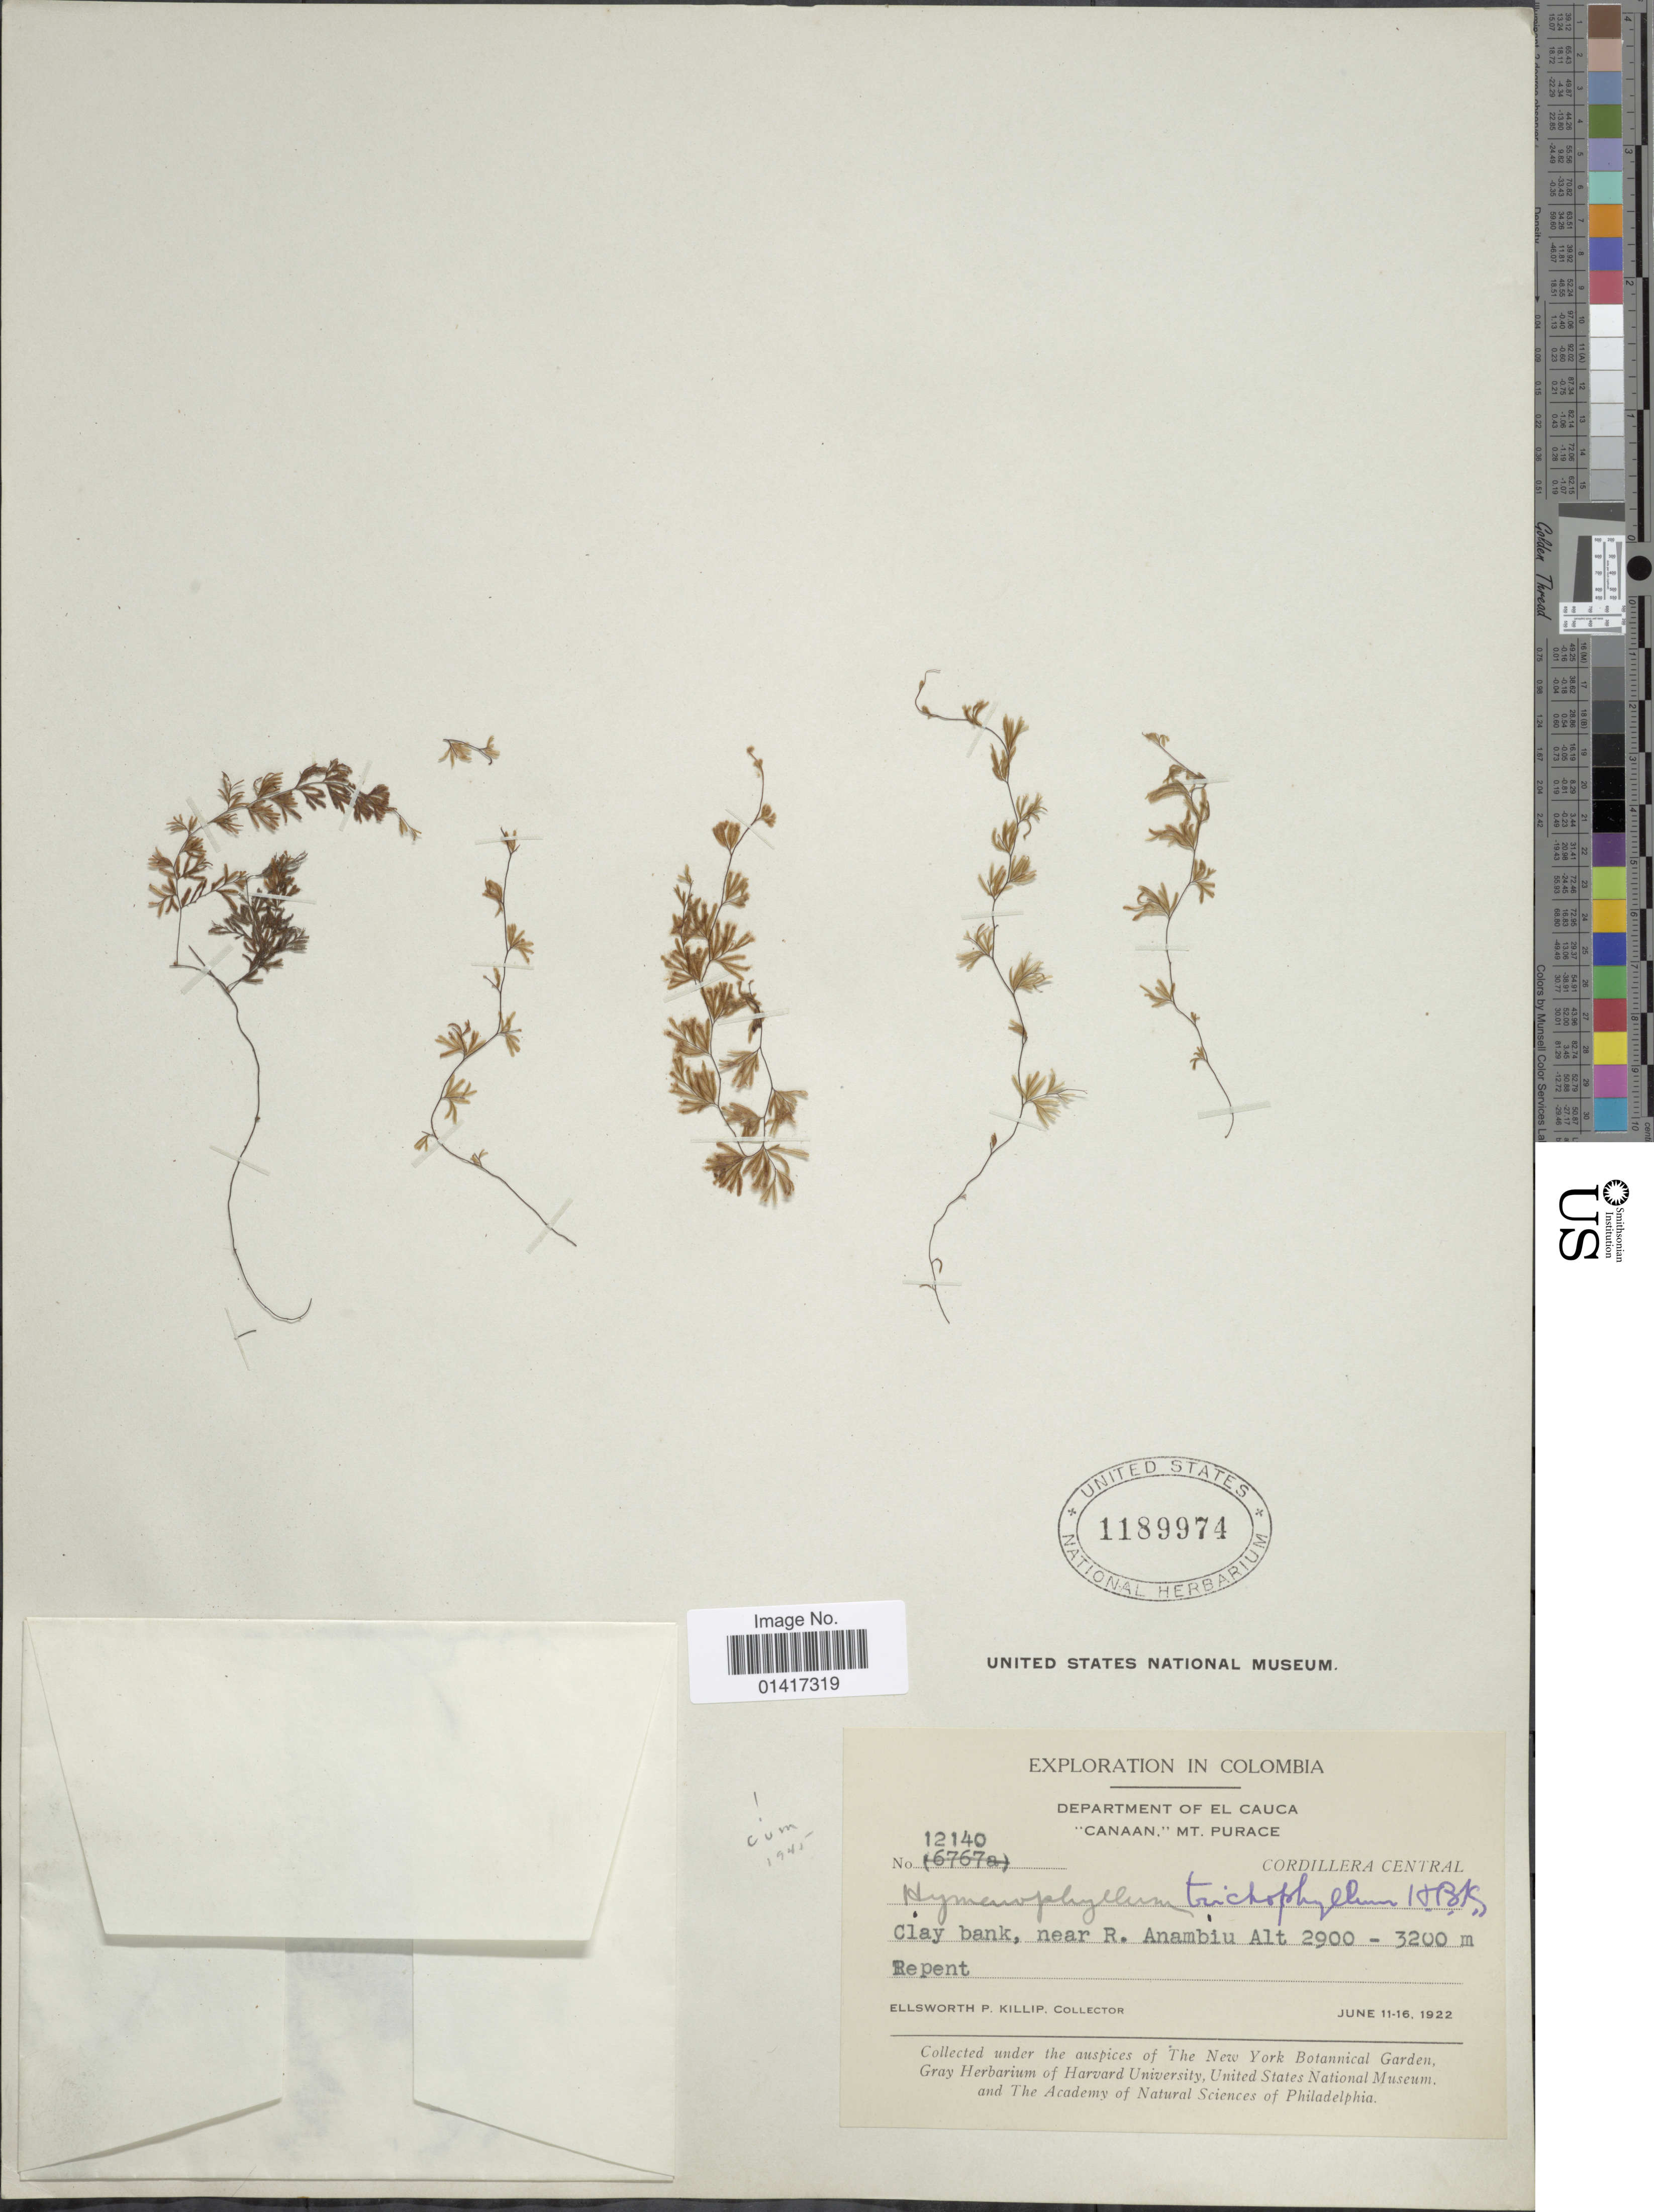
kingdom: Plantae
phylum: Tracheophyta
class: Polypodiopsida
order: Hymenophyllales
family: Hymenophyllaceae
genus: Hymenophyllum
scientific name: Hymenophyllum trichophyllum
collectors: E. P. Killip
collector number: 12140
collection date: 1922-06-11/1922-06-16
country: Colombia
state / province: Cauca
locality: Department of El Cauca. Canaan Mt. Purace. Cordillera Central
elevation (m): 2900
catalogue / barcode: US 1189974